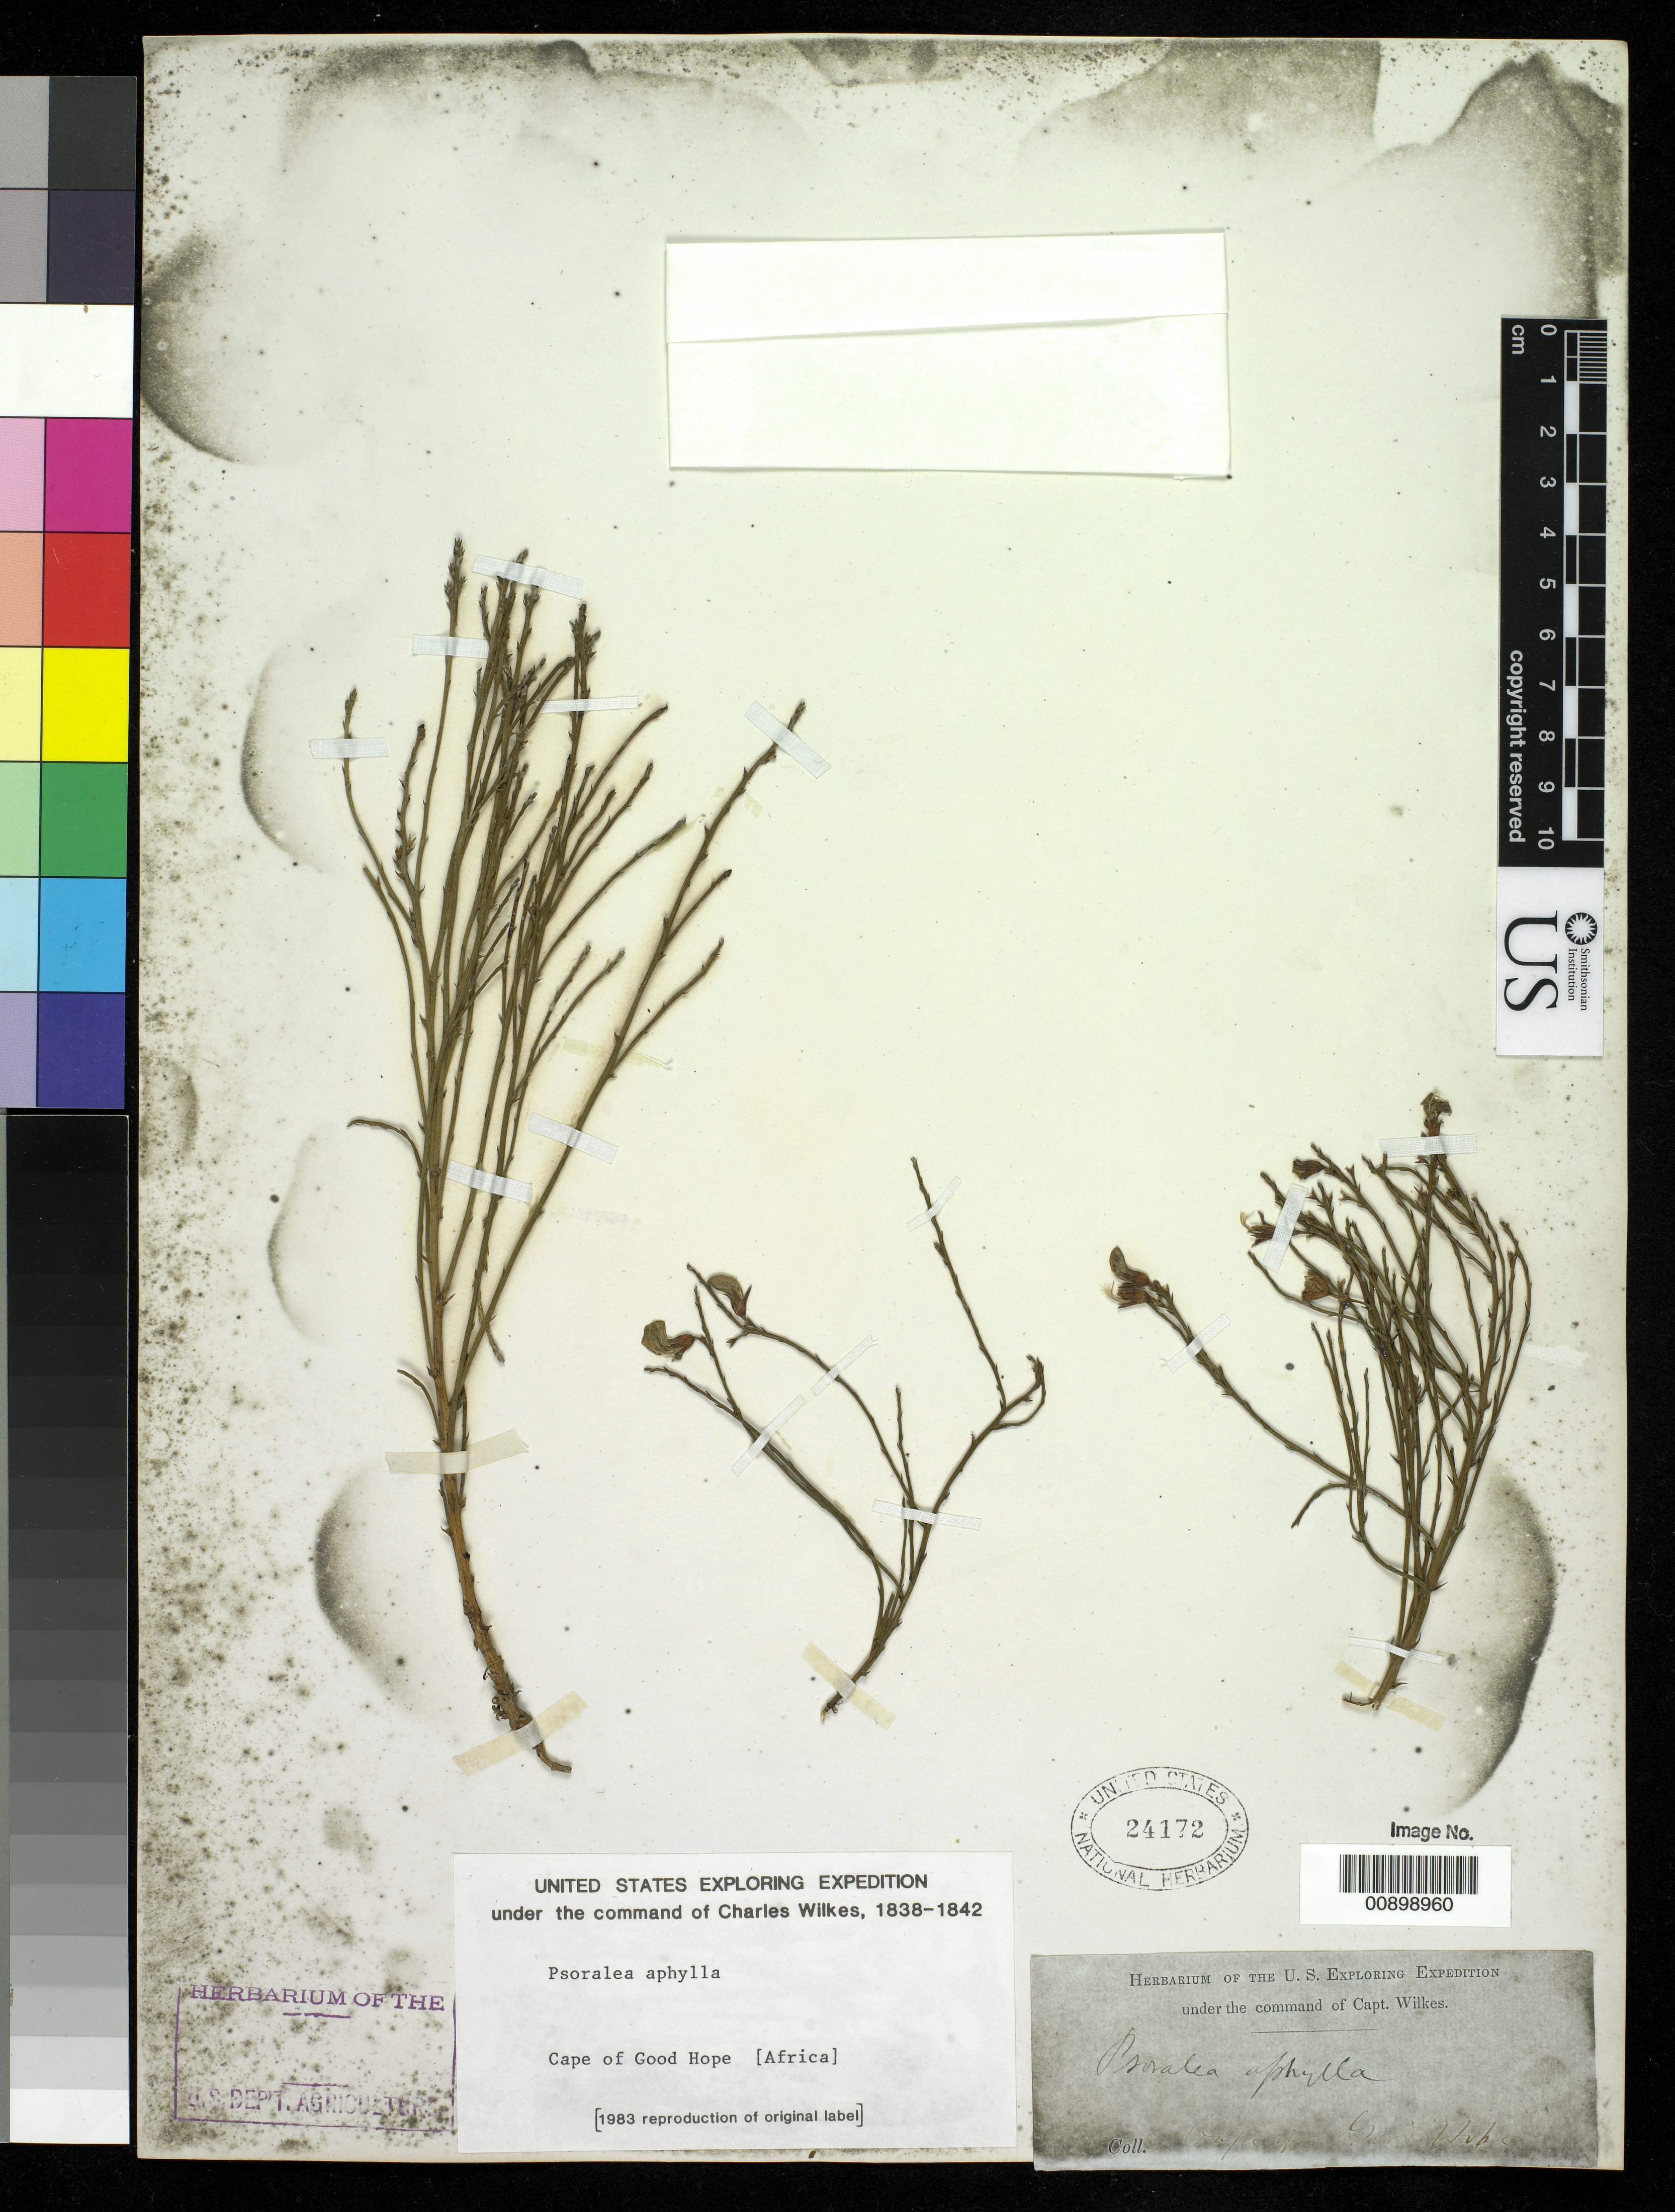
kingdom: Plantae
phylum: Tracheophyta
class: Magnoliopsida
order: Fabales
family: Fabaceae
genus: Psoralea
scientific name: Psoralea aphylla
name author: L.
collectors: Wilkes Explor. Exped.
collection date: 1838/1842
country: South Africa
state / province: Western Cape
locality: Cape of Good Hope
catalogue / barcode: US 24172